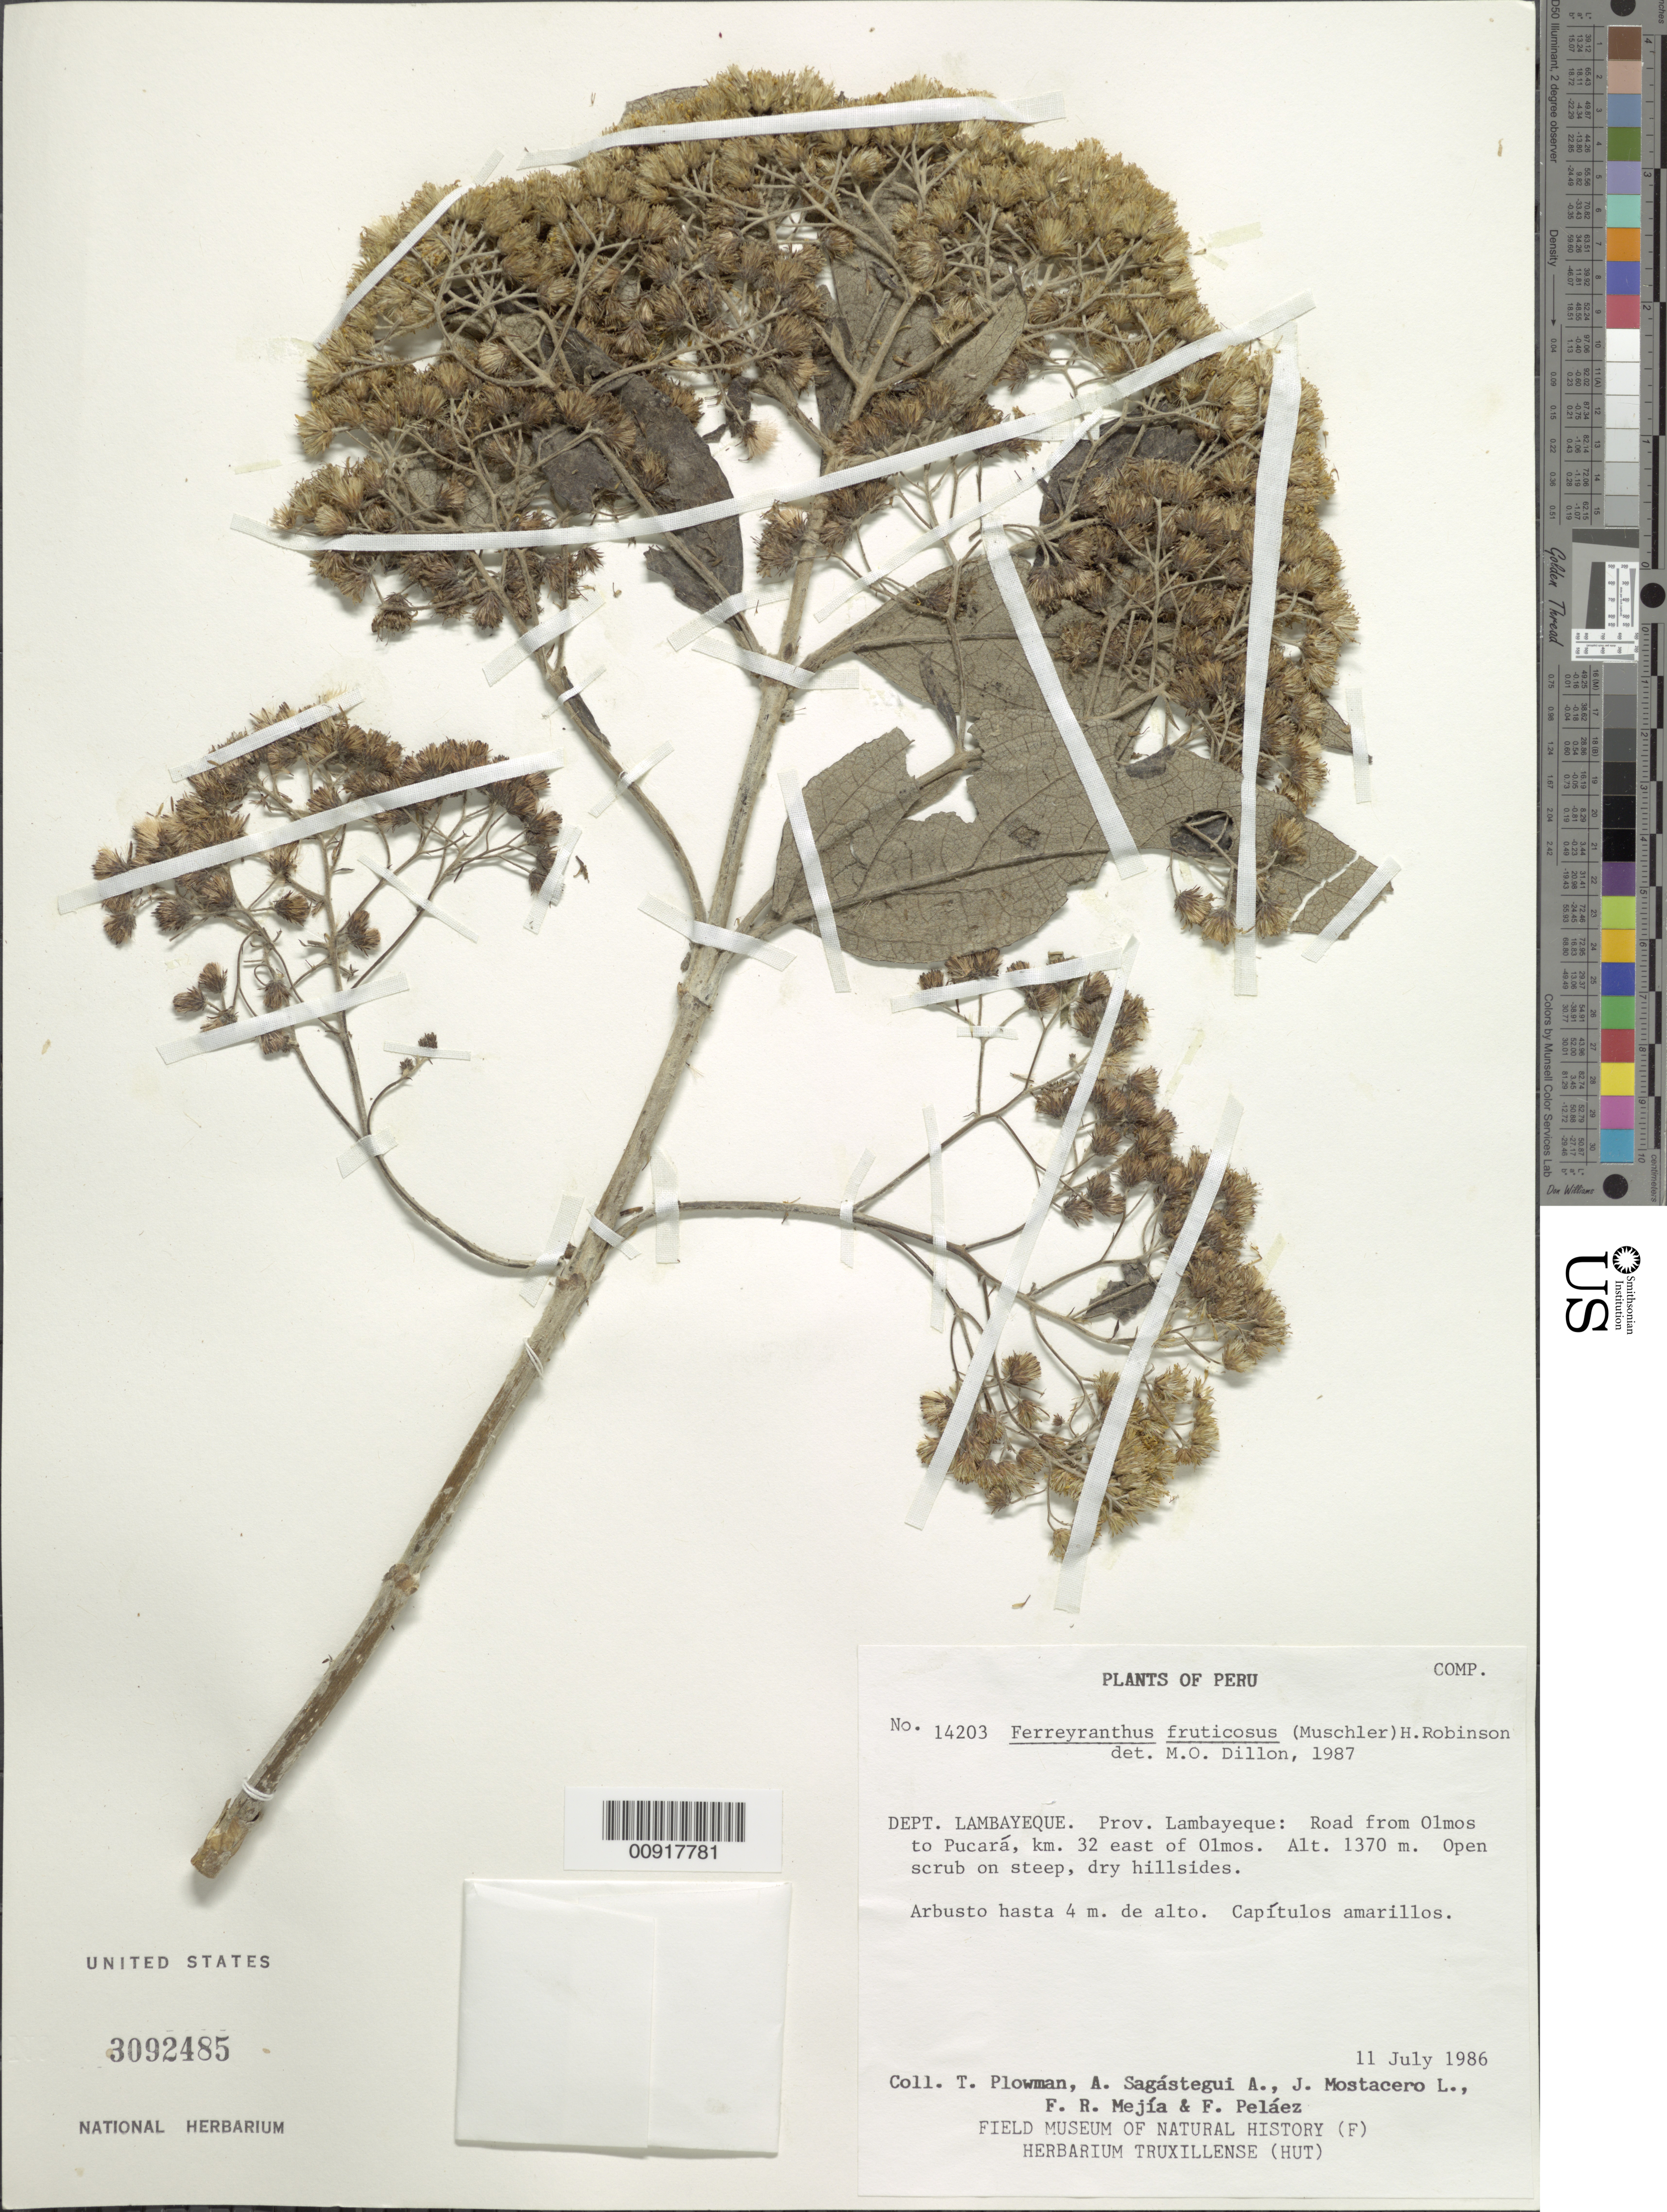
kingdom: Plantae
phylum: Tracheophyta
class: Magnoliopsida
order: Asterales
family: Asteraceae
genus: Ferreyranthus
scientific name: Ferreyranthus fruticosus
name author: (Muschl.) H. Rob.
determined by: Dillon, M. O.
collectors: T. Plowman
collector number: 14203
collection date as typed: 11 July 1986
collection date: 1986-07-11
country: Peru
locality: Prov. Lambayeque, Dpto. Lambayeque, road from Olmos to Pucará, km 32 E of Olmos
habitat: Open scrub on steep, dry hillsides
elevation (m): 1370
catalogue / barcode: US 3092485